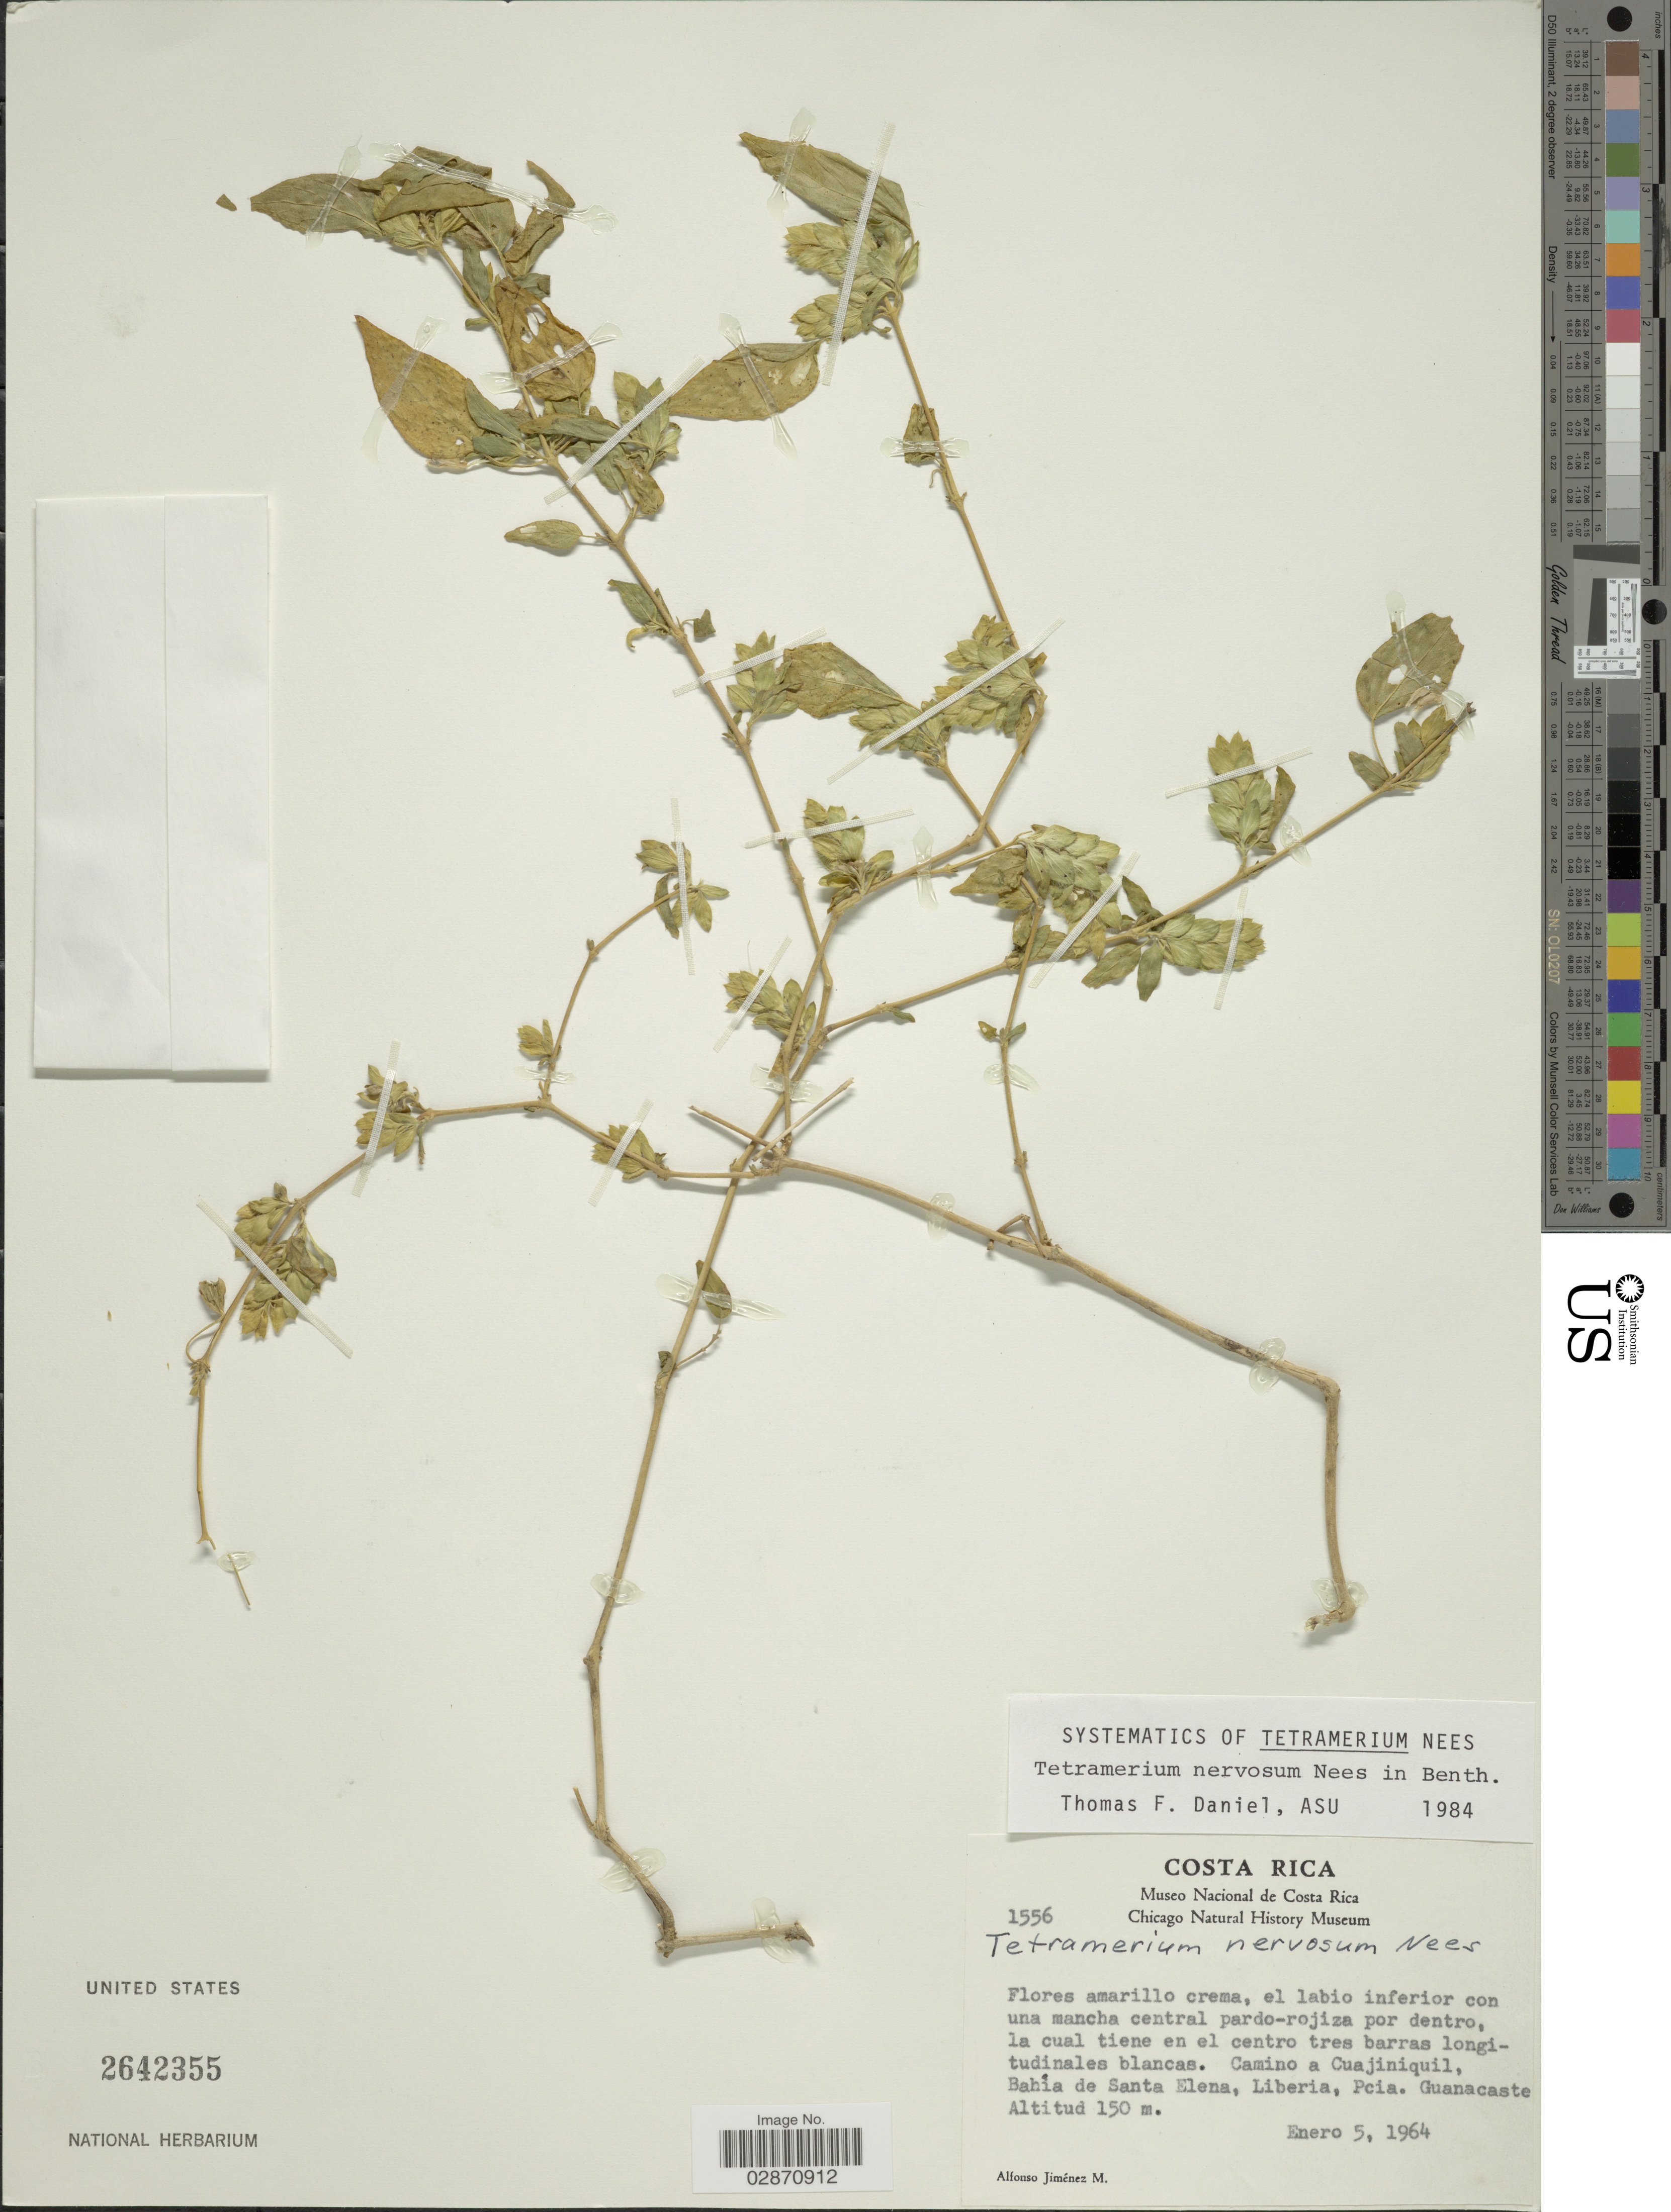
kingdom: Plantae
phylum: Tracheophyta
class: Magnoliopsida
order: Lamiales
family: Acanthaceae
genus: Tetramerium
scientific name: Tetramerium nervosum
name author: Nees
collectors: A. Jimenez M.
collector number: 1556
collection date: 1964-01-05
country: Costa Rica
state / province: Guanacaste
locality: Camino a Cuajiniquil, Bahía de Santa Elena, Liberia. Pcia. Guanacaste.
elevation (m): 150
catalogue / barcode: US 2642355